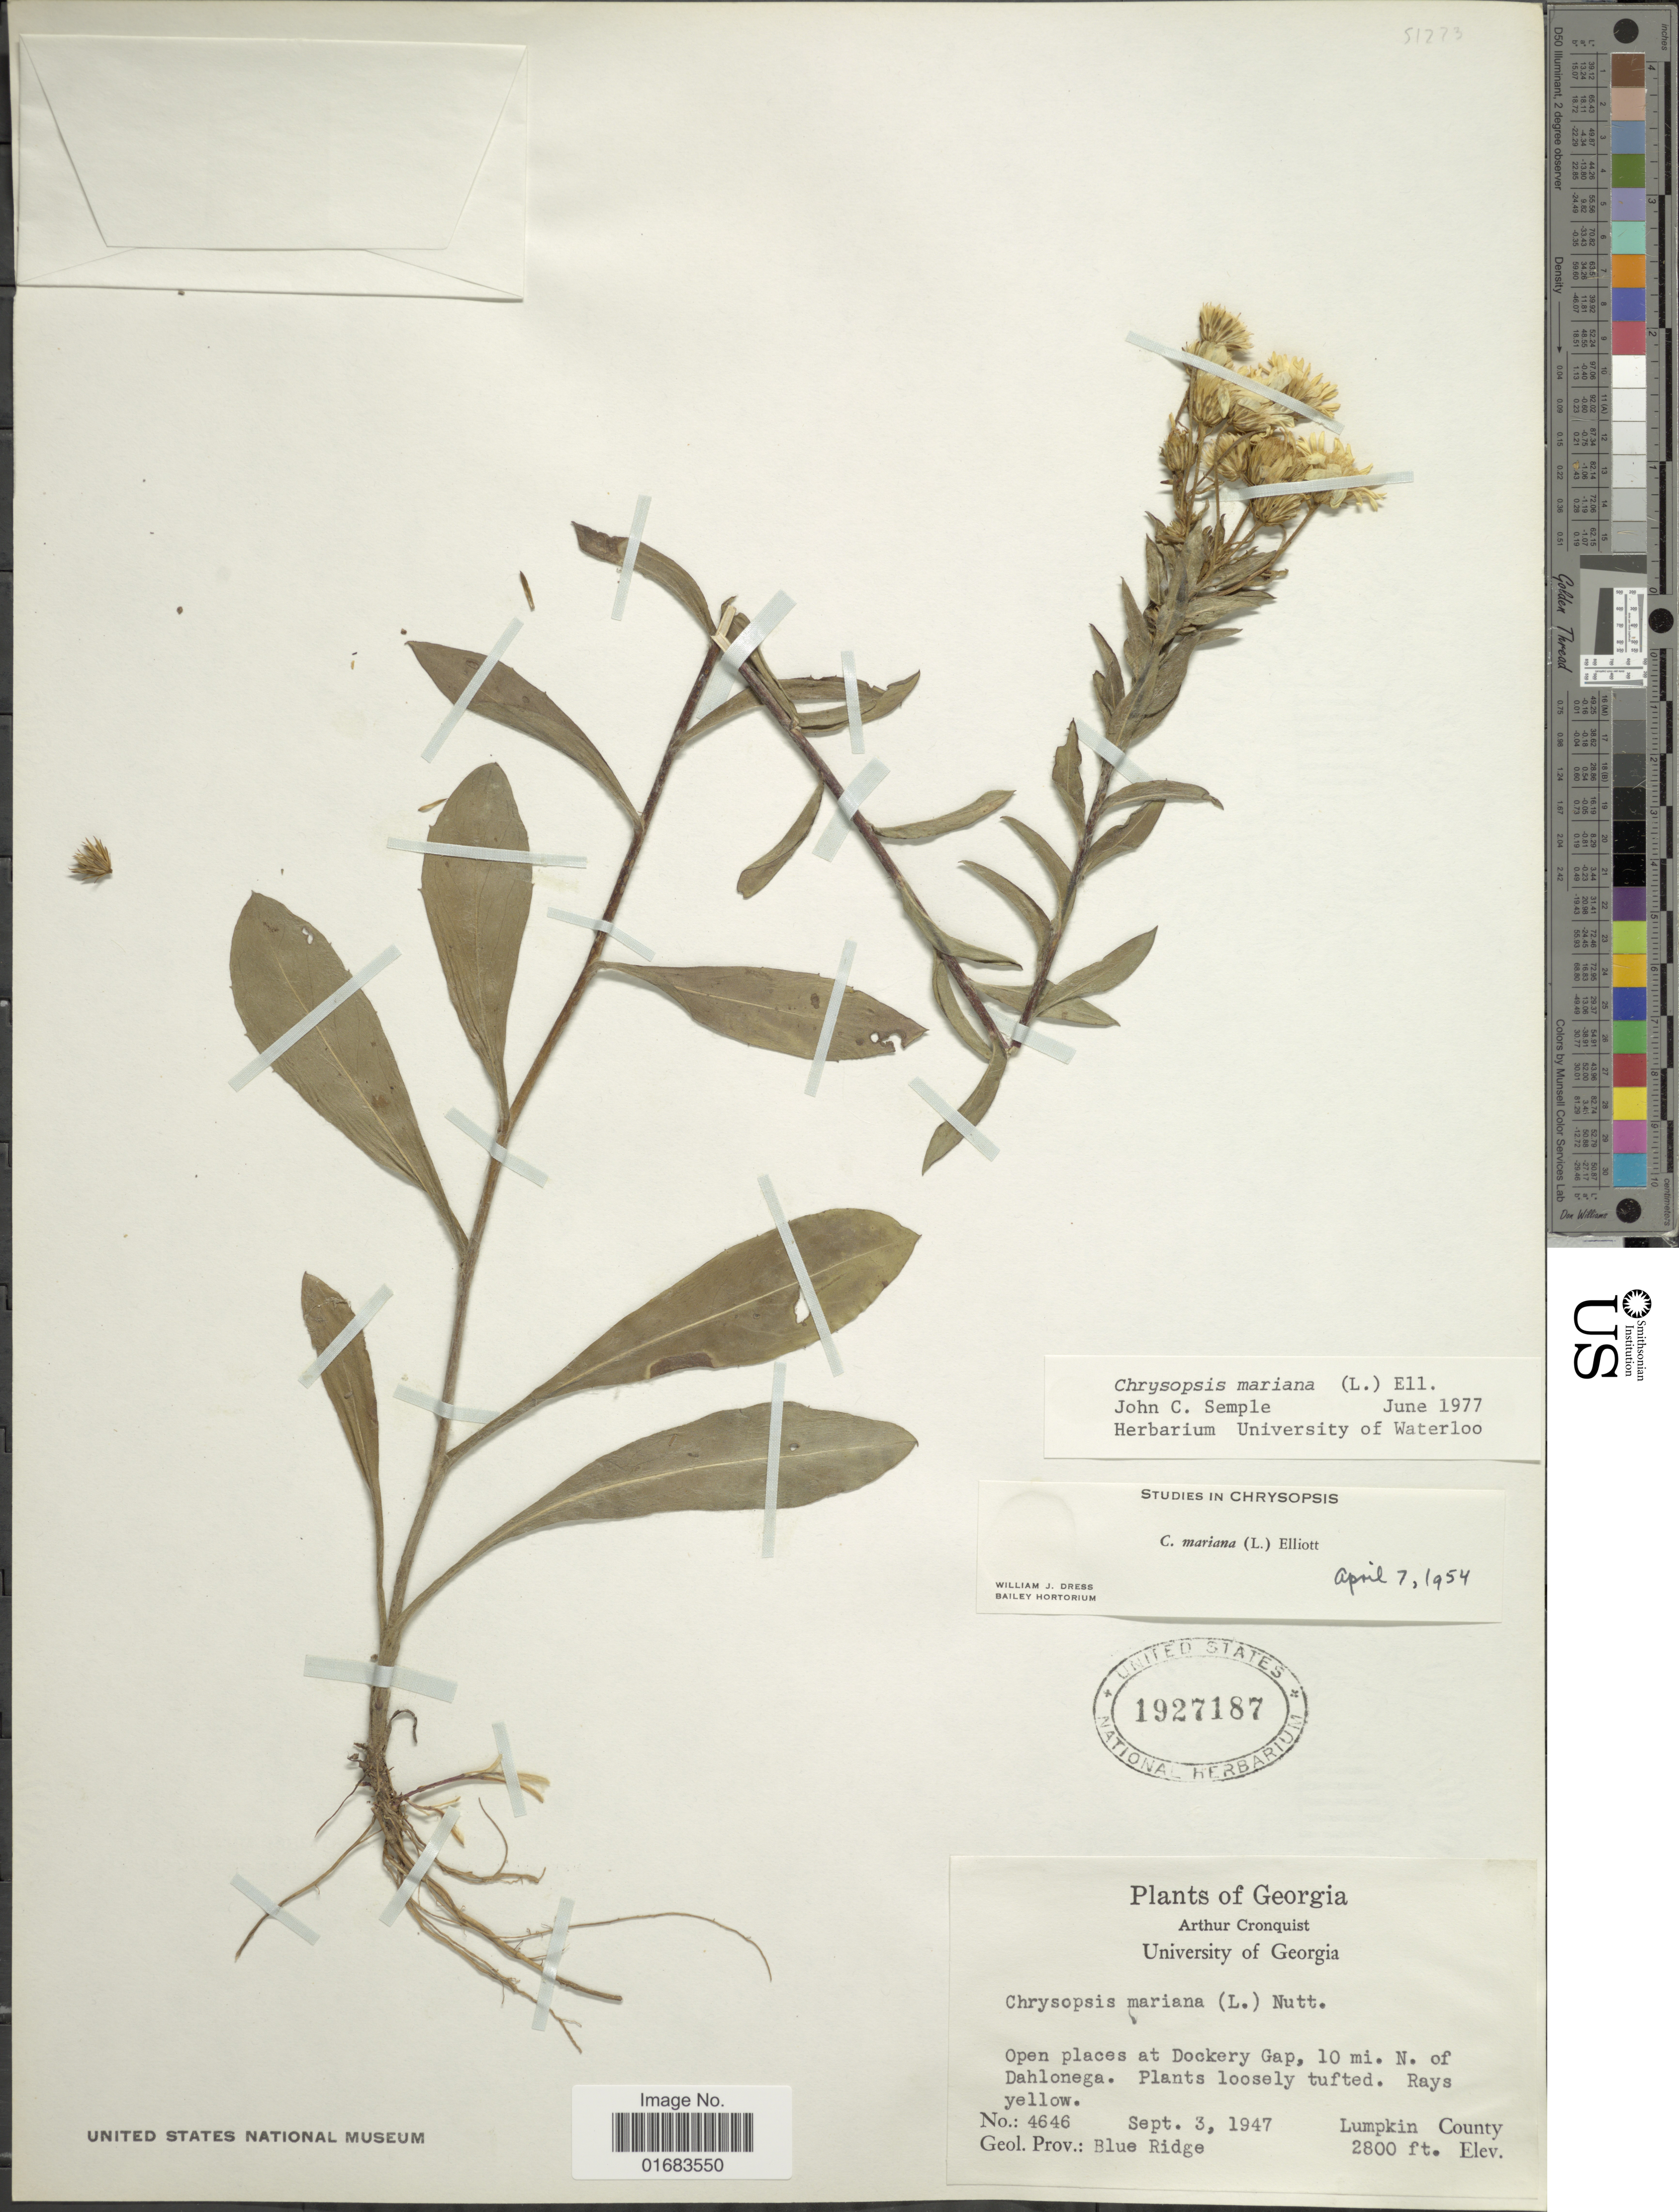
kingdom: Plantae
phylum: Tracheophyta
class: Magnoliopsida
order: Asterales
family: Asteraceae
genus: Chrysopsis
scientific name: Chrysopsis mariana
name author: (L.) Elliott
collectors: A. J. Cronquist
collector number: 4646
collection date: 1947-09-03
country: United States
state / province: Georgia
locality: Open places at Dockery Gap , 10 mi N, of Dahlonega, Lumpkin County, Geol Prov. Blue Ridge.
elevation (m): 853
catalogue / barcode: US 1927187